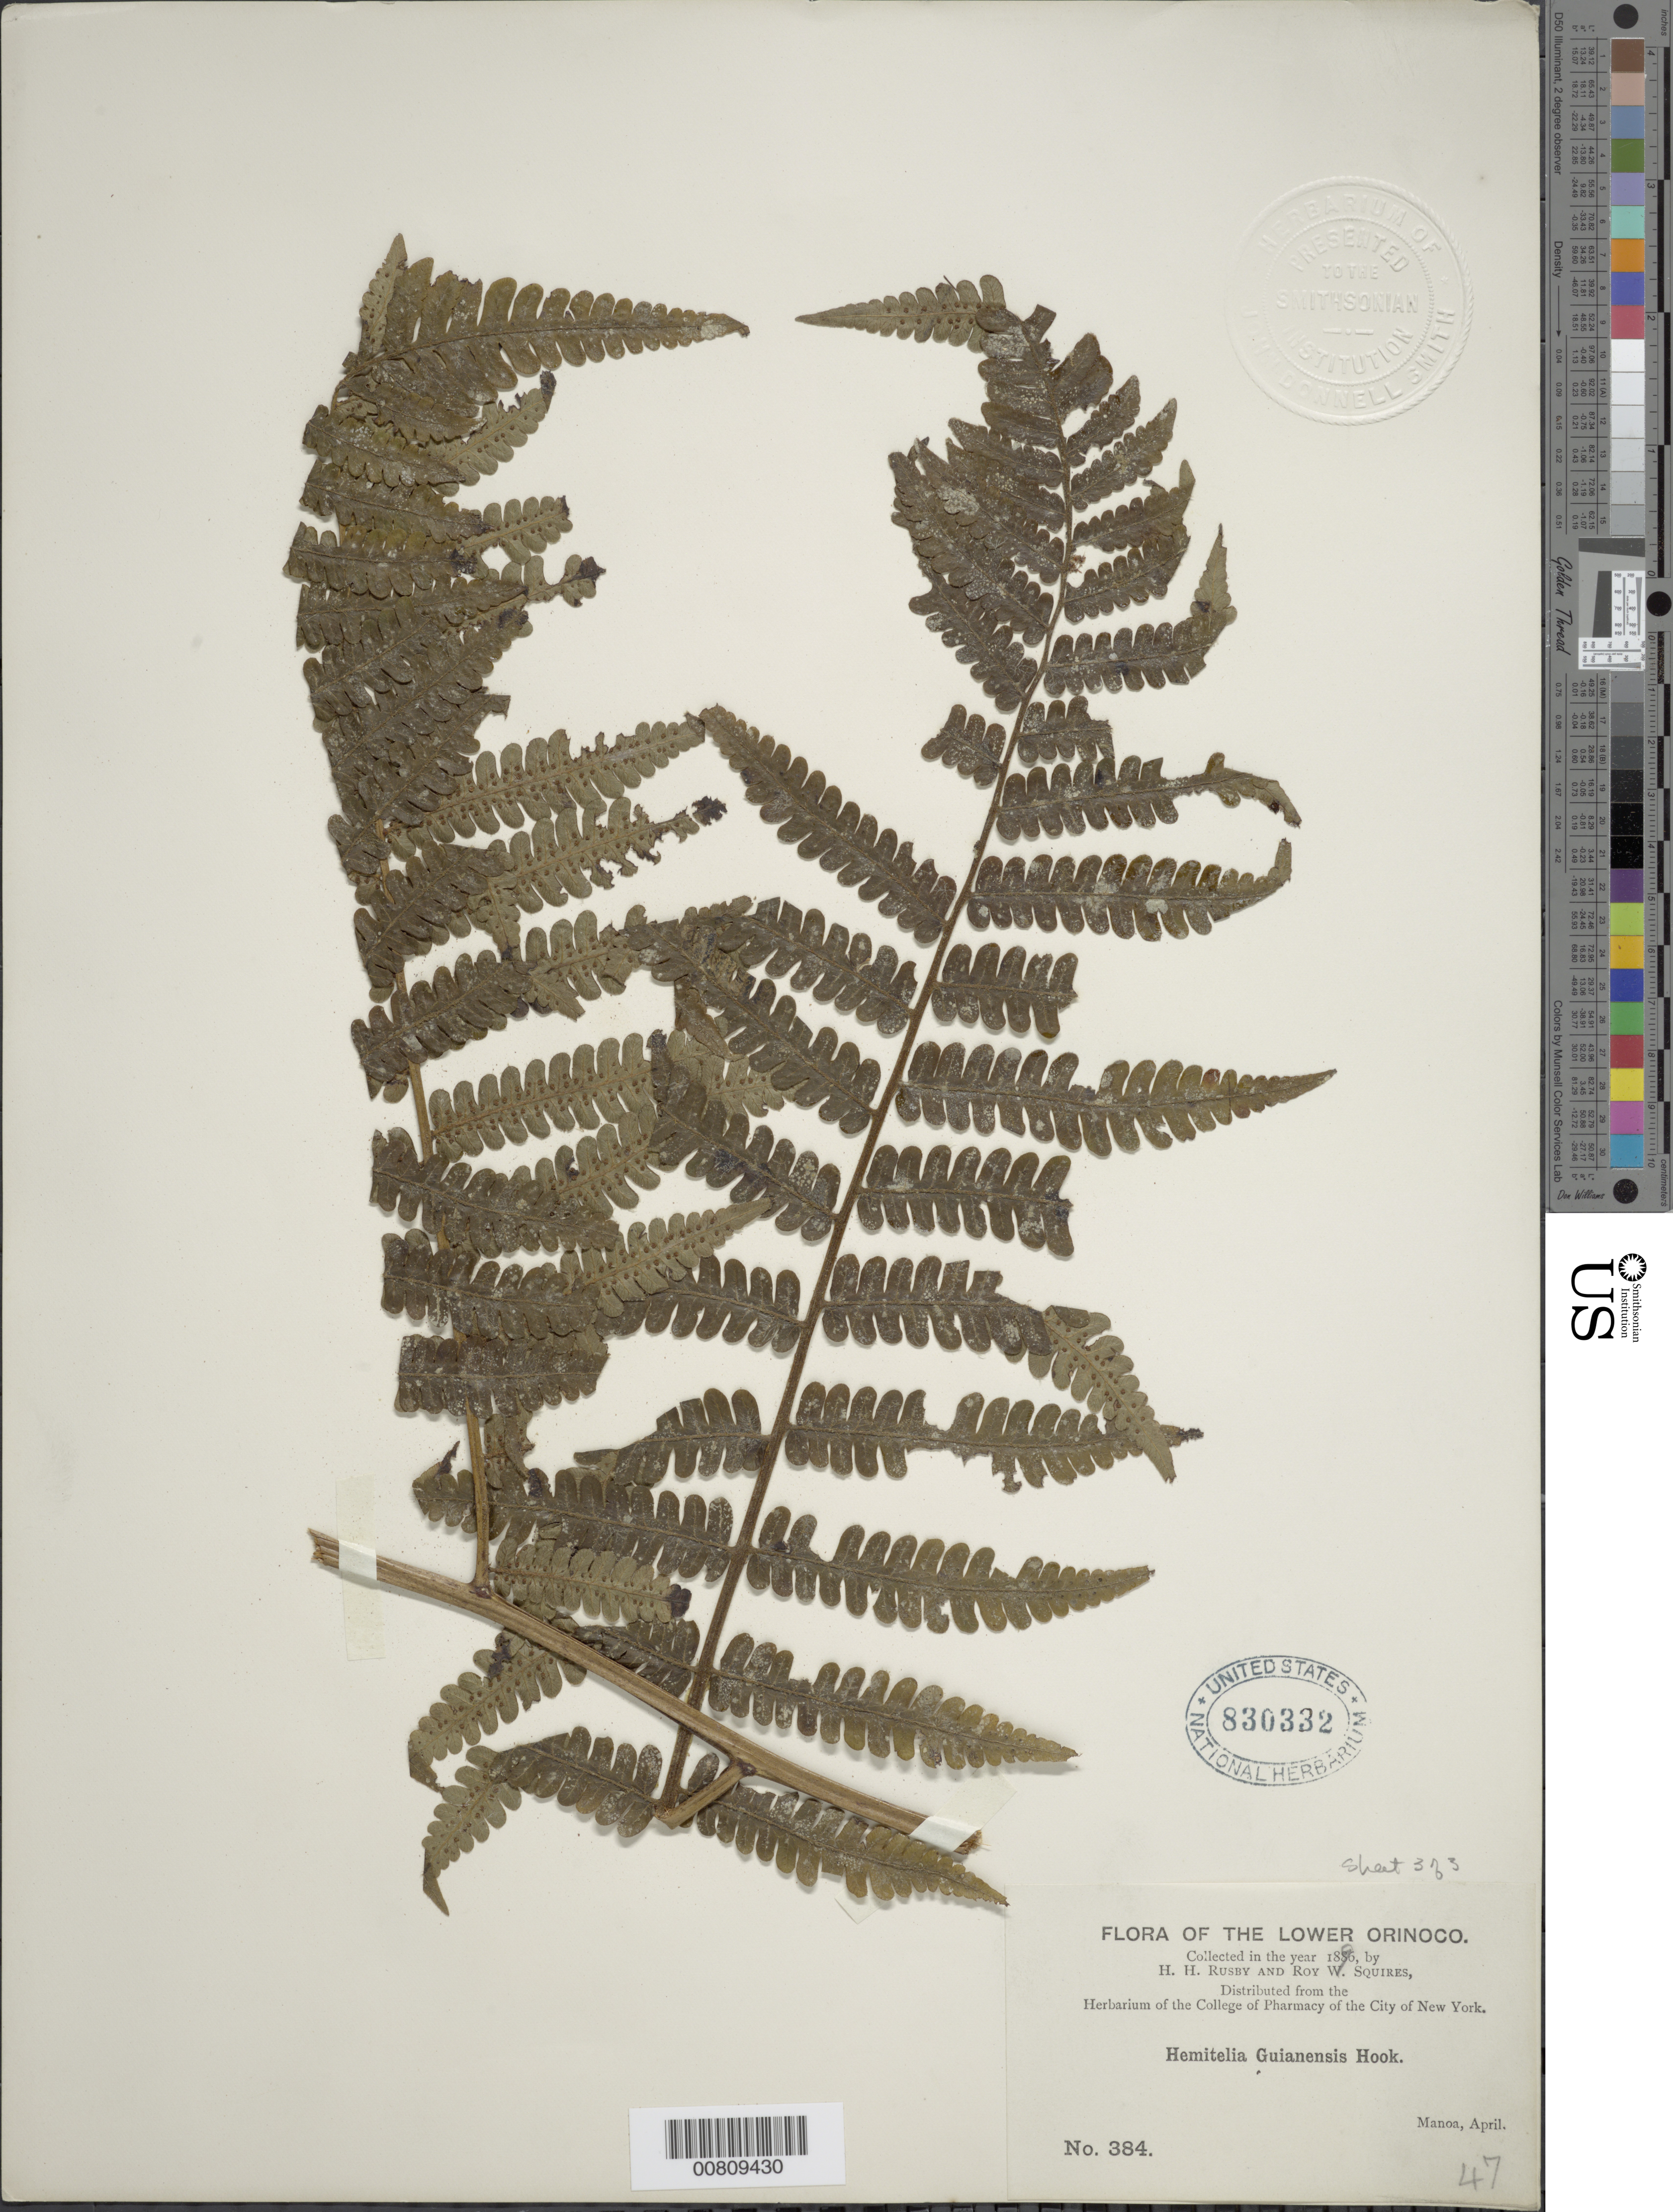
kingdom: Plantae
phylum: Tracheophyta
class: Polypodiopsida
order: Cyatheales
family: Cyatheaceae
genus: Cyathea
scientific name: Cyathea surinamensis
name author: (Miq.) Domin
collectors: H. H. Rusby & R. Squires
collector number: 384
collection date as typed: April 1896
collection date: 1896-04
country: Venezuela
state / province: Delta Amacuro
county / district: Antonio Díaz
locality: Lower Orinoco, Manoa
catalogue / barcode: US 830332